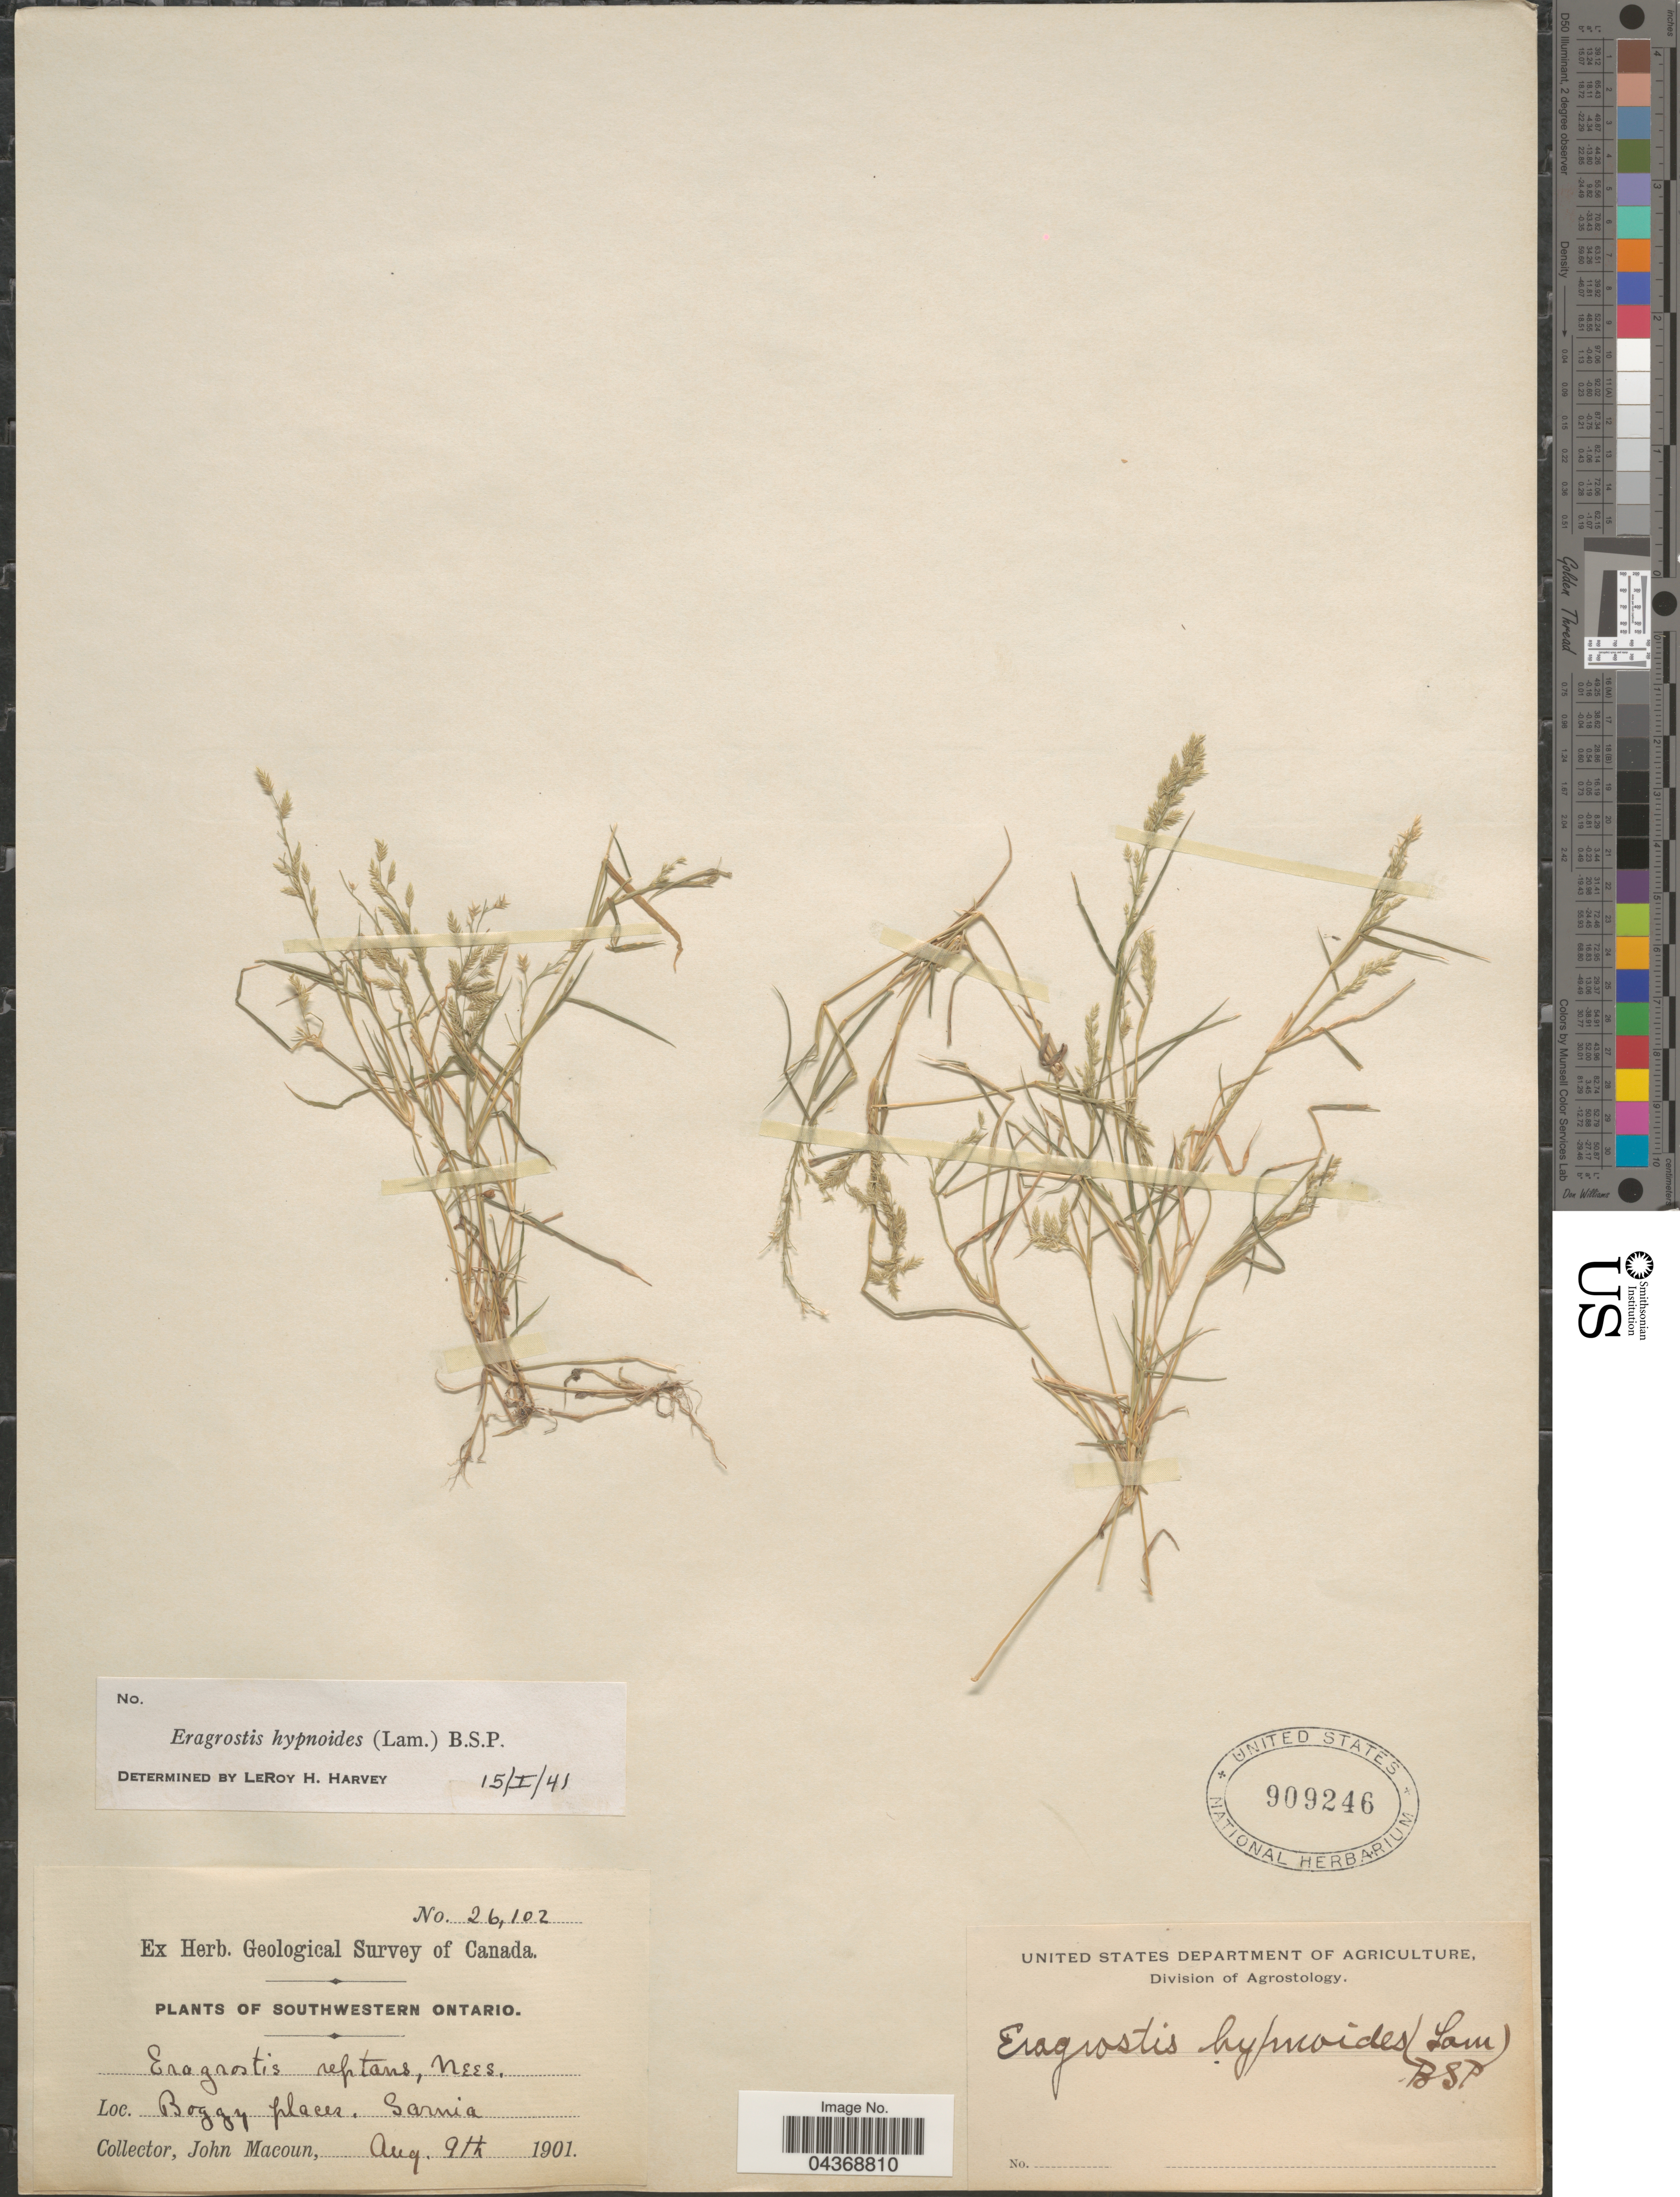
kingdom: Plantae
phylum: Tracheophyta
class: Liliopsida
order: Poales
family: Poaceae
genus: Eragrostis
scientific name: Eragrostis hypnoides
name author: (Lam.) Britton, Stearns & Poggenb.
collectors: J. Macoun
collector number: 26102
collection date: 1901-08-09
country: Canada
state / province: Ontario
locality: Geological Survey of Canada. Southwestern Ontario. Sarnia.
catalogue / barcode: US 909246